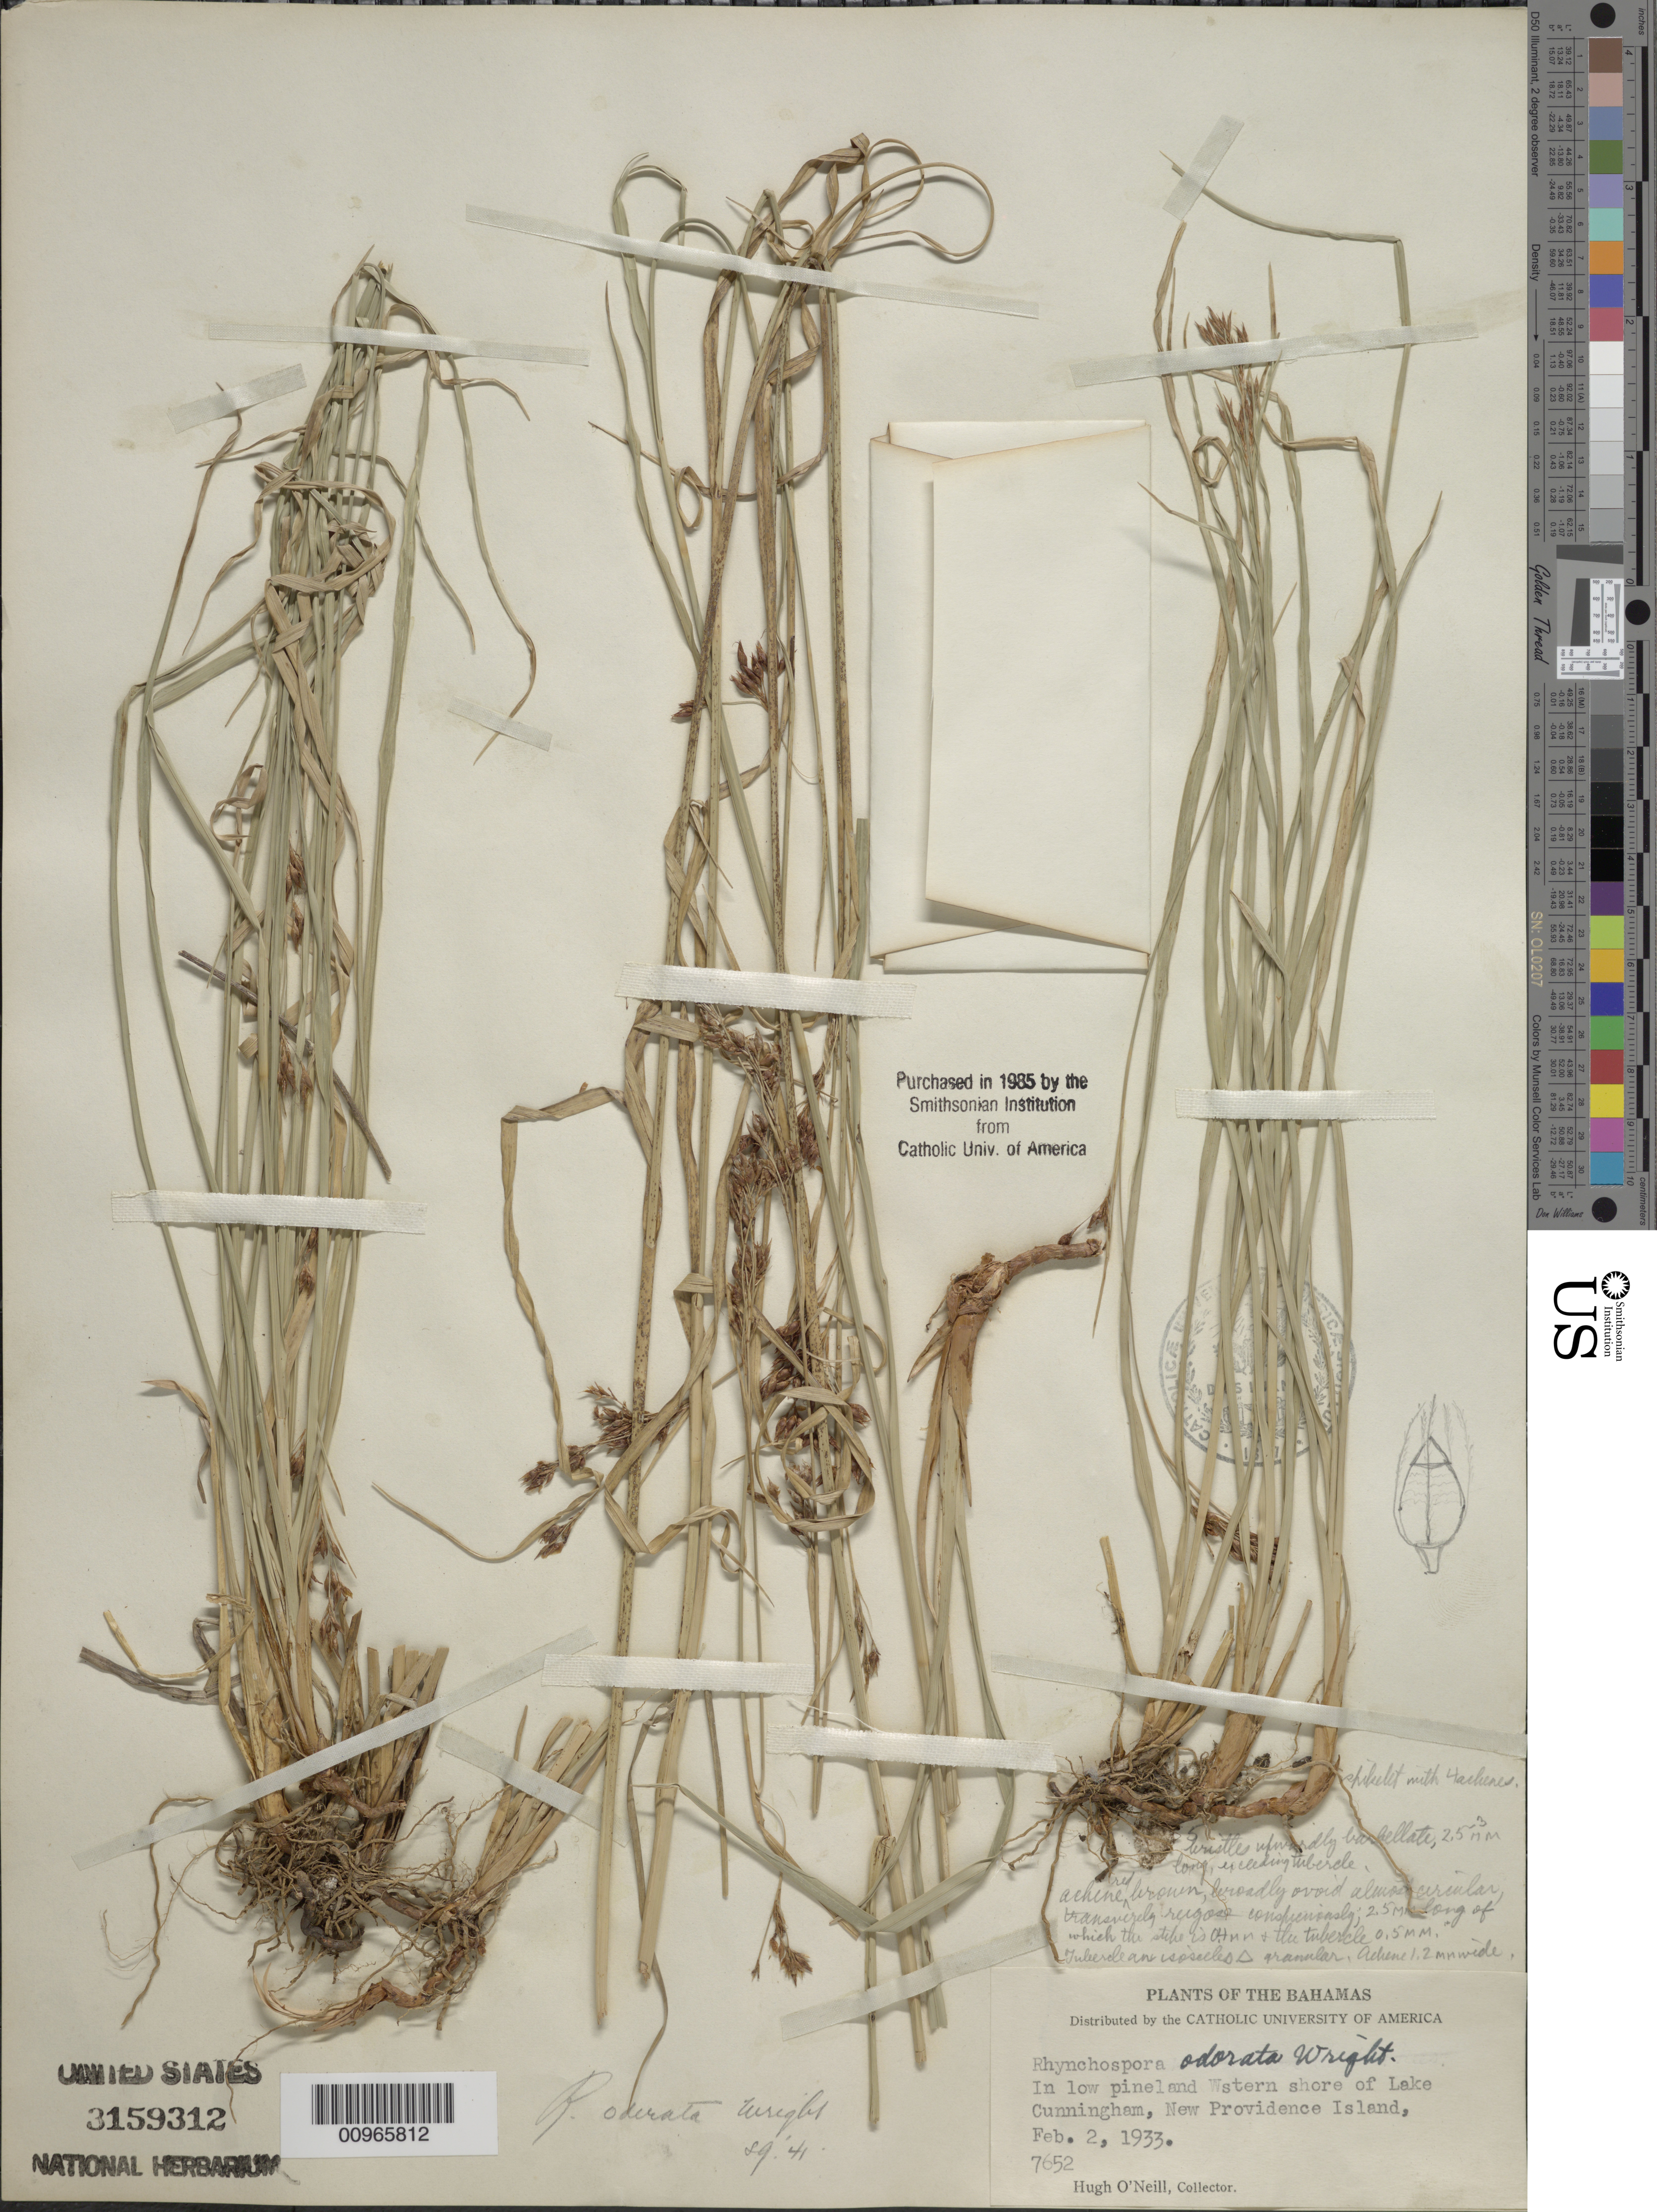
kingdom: Plantae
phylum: Tracheophyta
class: Liliopsida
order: Poales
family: Cyperaceae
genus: Rhynchospora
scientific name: Rhynchospora odorata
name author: C. Wright ex Griseb.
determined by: Gale, S.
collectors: H. O'Neill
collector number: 7652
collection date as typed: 02 Feb 1933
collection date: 1933-02-02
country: Bahamas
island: New Providence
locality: Western shore of Lake Cunningham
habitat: In low pineland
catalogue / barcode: US 3159312